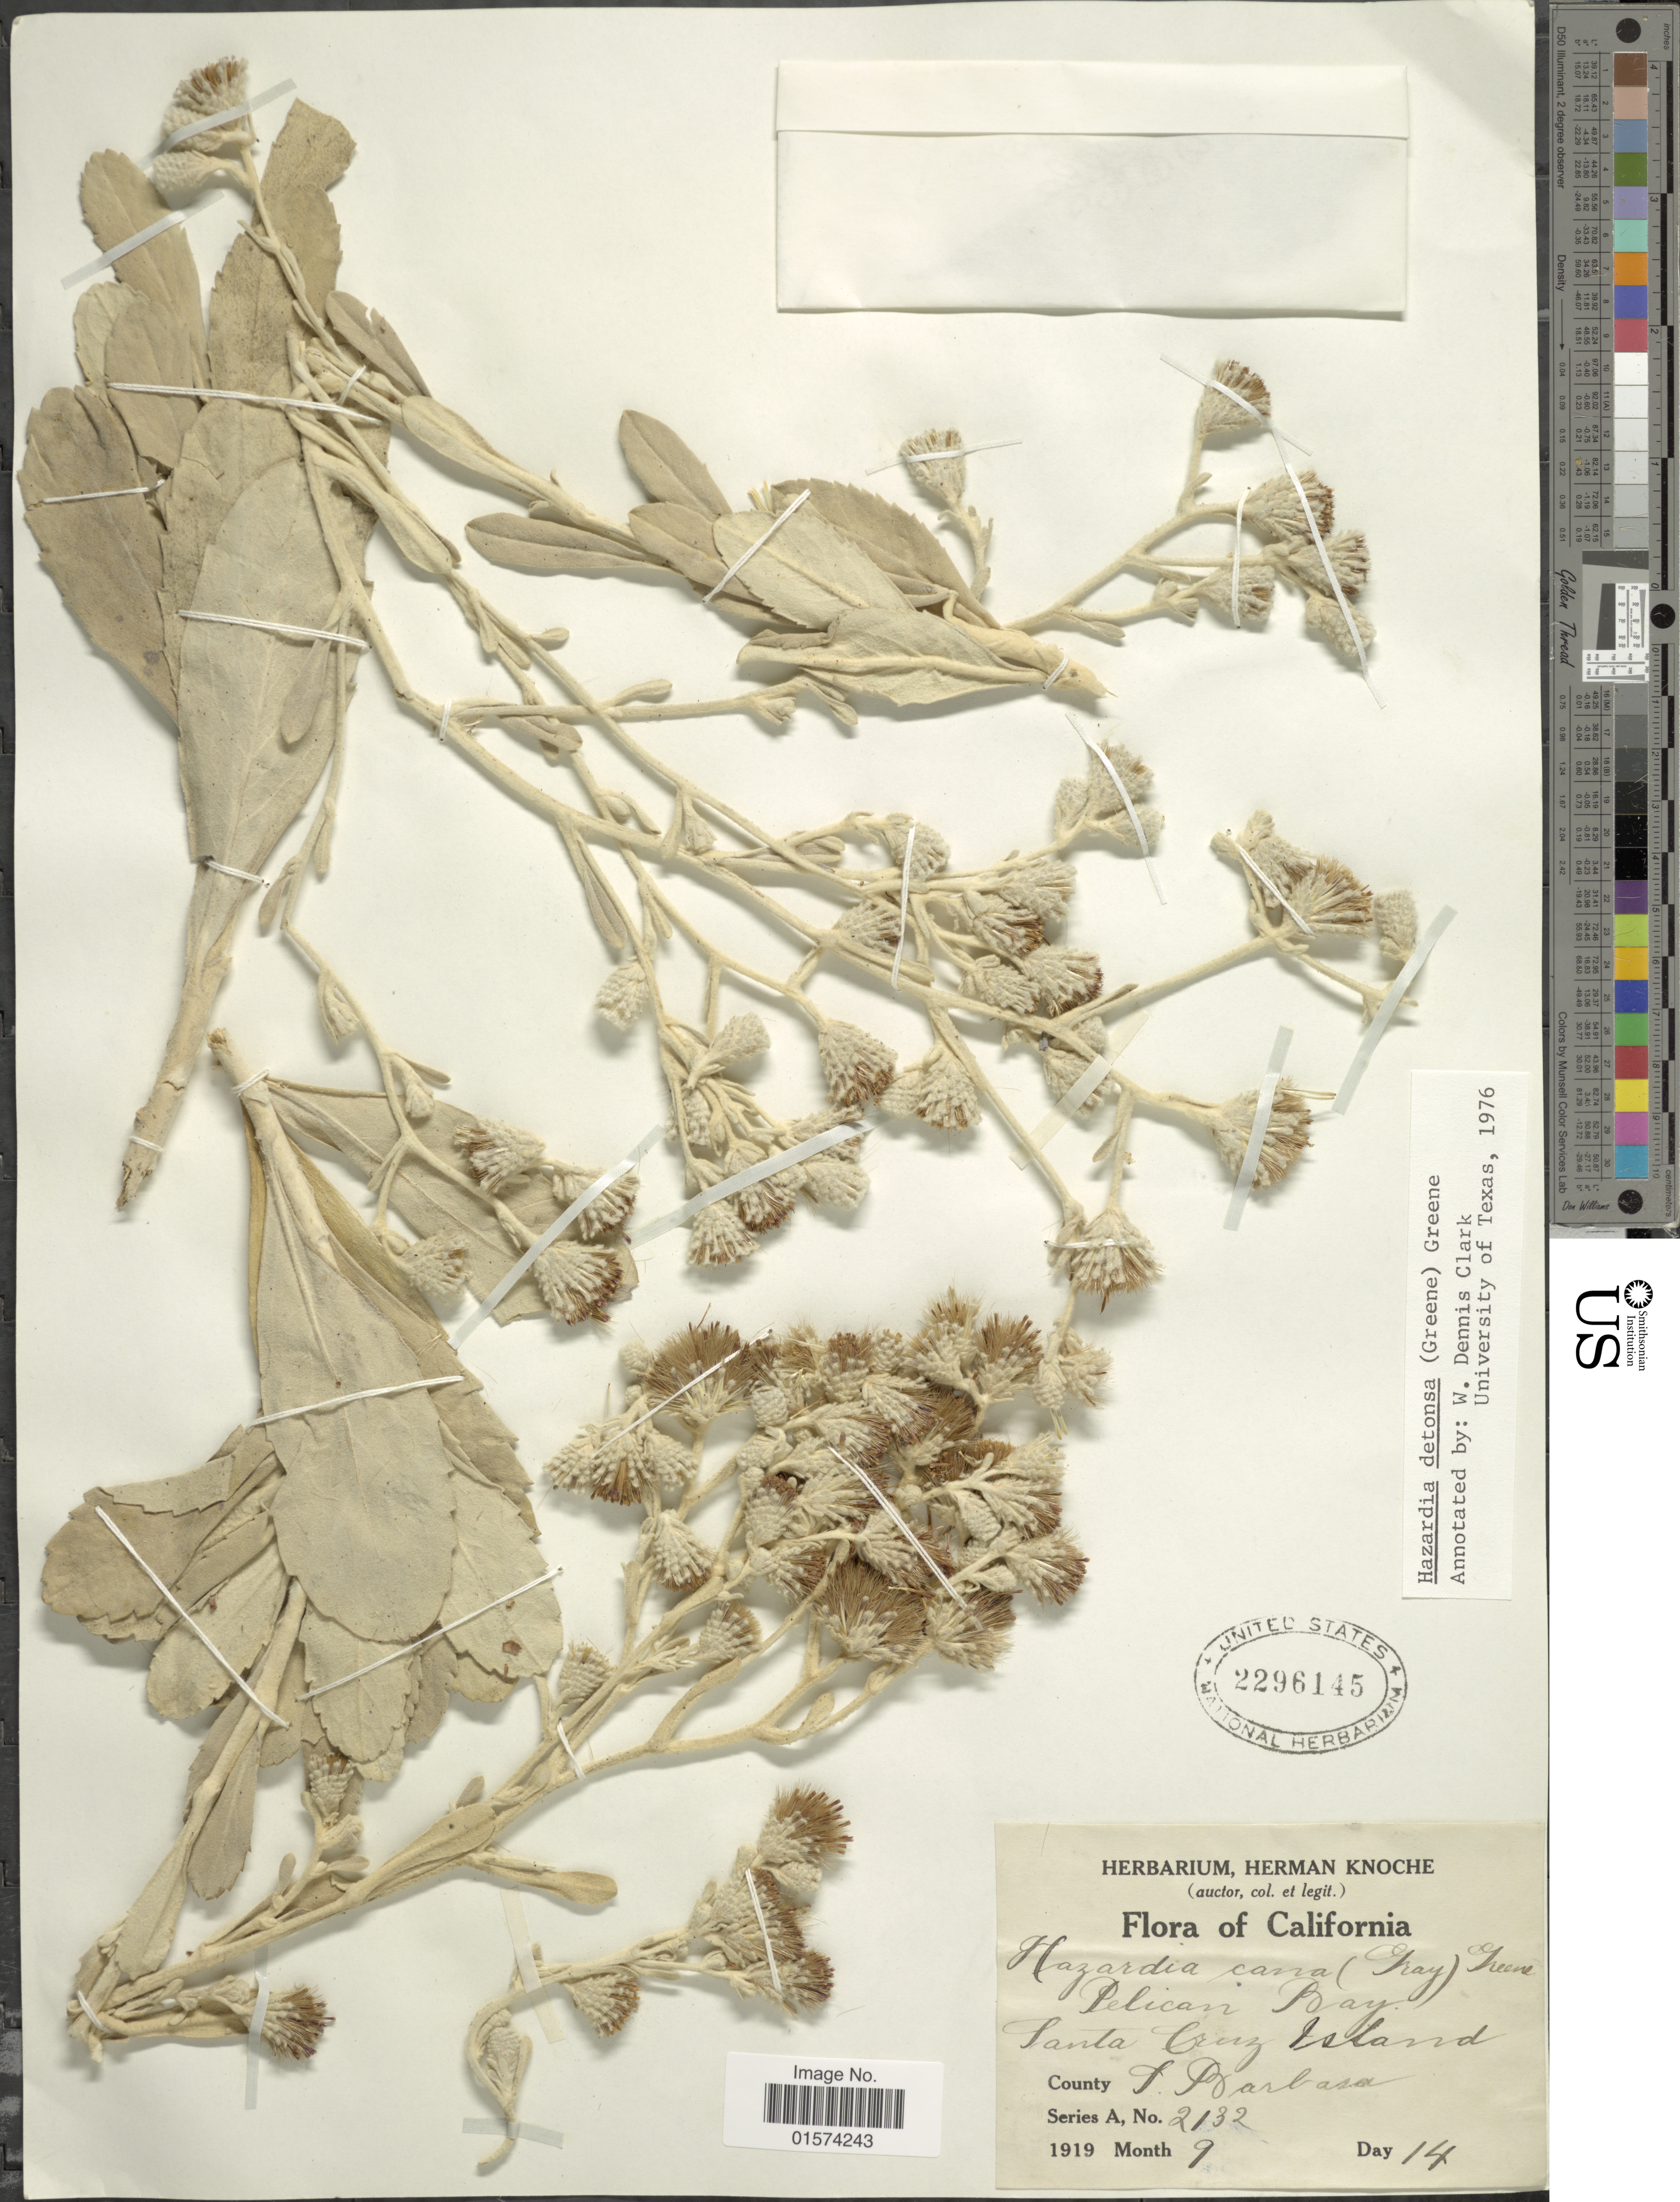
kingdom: Plantae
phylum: Tracheophyta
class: Magnoliopsida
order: Asterales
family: Asteraceae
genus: Hazardia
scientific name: Hazardia detonsa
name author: Greene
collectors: ex herb. L. H. Knoche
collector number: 2132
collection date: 1919-09-14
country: United States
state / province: California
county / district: Santa Barbara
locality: Santa Cruz Island, Coutny S. Barbasa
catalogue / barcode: US 2296145